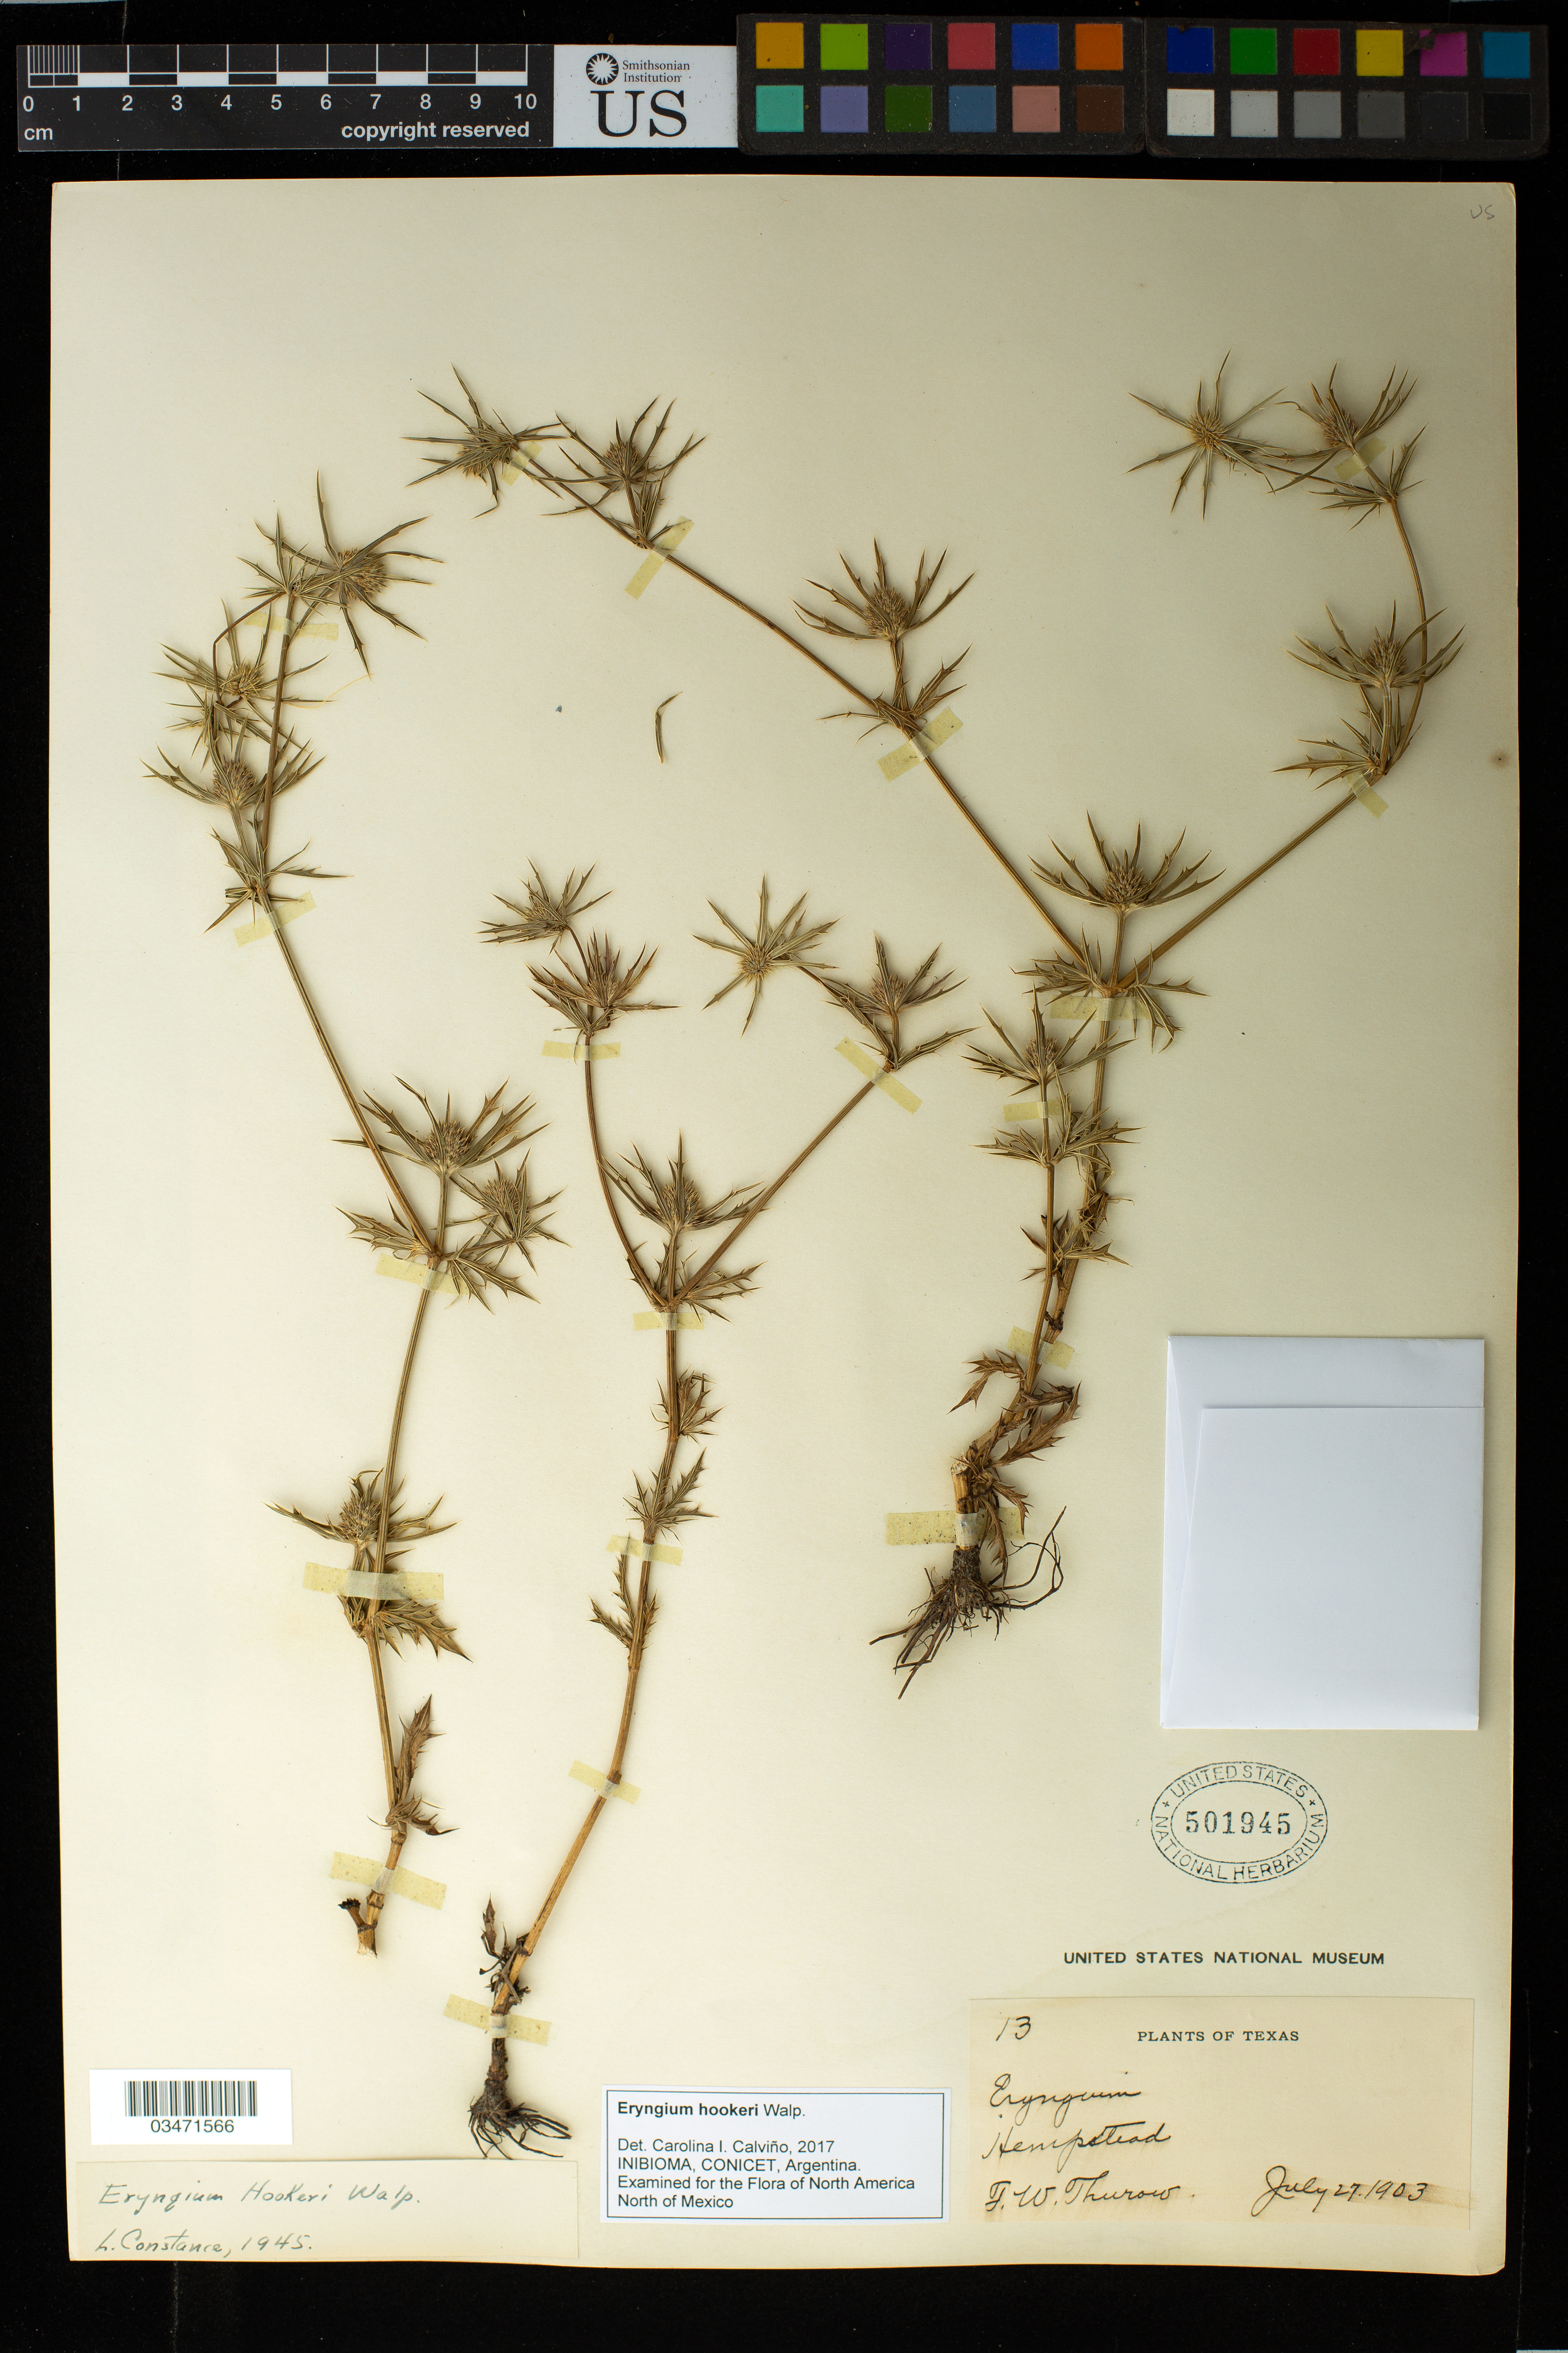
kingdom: Plantae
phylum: Tracheophyta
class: Magnoliopsida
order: Apiales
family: Apiaceae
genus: Eryngium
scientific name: Eryngium hookeri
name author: Walp.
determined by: Calviño, C. I.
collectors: F. W. Thurow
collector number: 13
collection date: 1903-07-27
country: United States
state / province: Texas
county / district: Waller County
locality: Hempstead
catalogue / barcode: US 501945